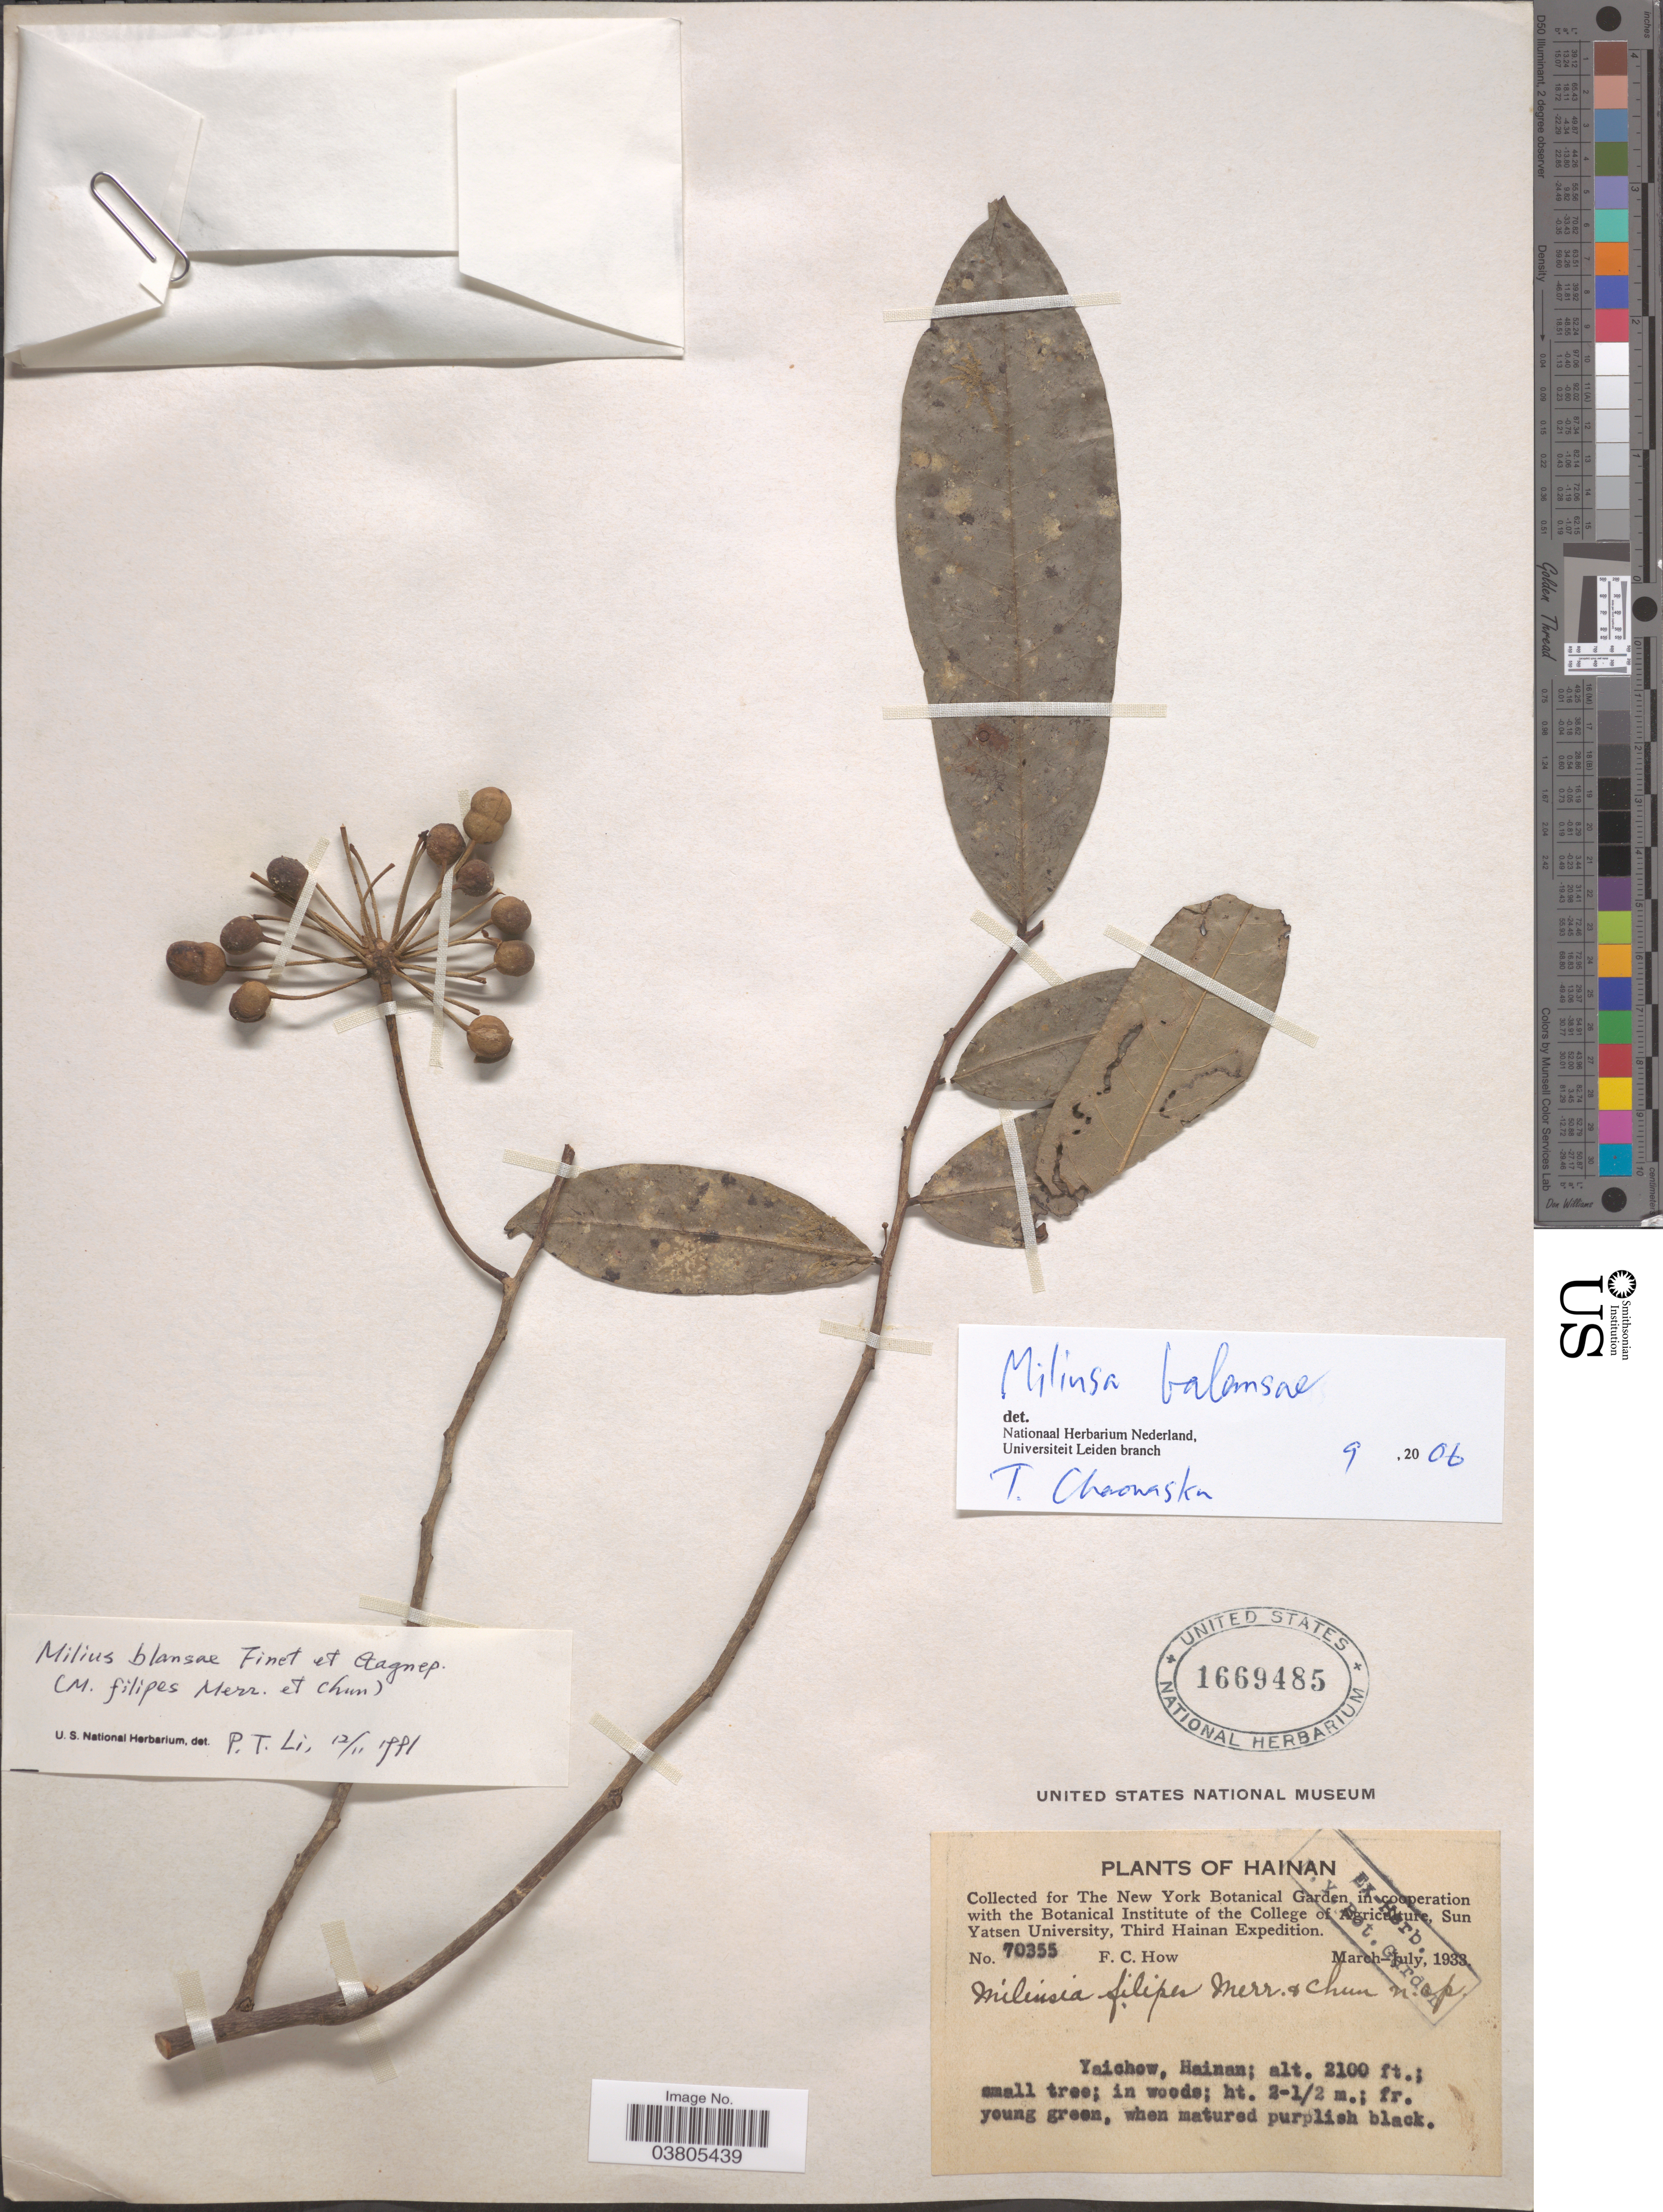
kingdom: Plantae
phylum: Tracheophyta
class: Magnoliopsida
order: Magnoliales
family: Annonaceae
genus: Miliusa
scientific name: Miliusa balansae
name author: Finet & Gagnep.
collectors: F. C. How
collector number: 70355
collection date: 1933-03/1933-07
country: China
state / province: Hainan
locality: Yaichow.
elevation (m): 640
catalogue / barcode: US 1669485